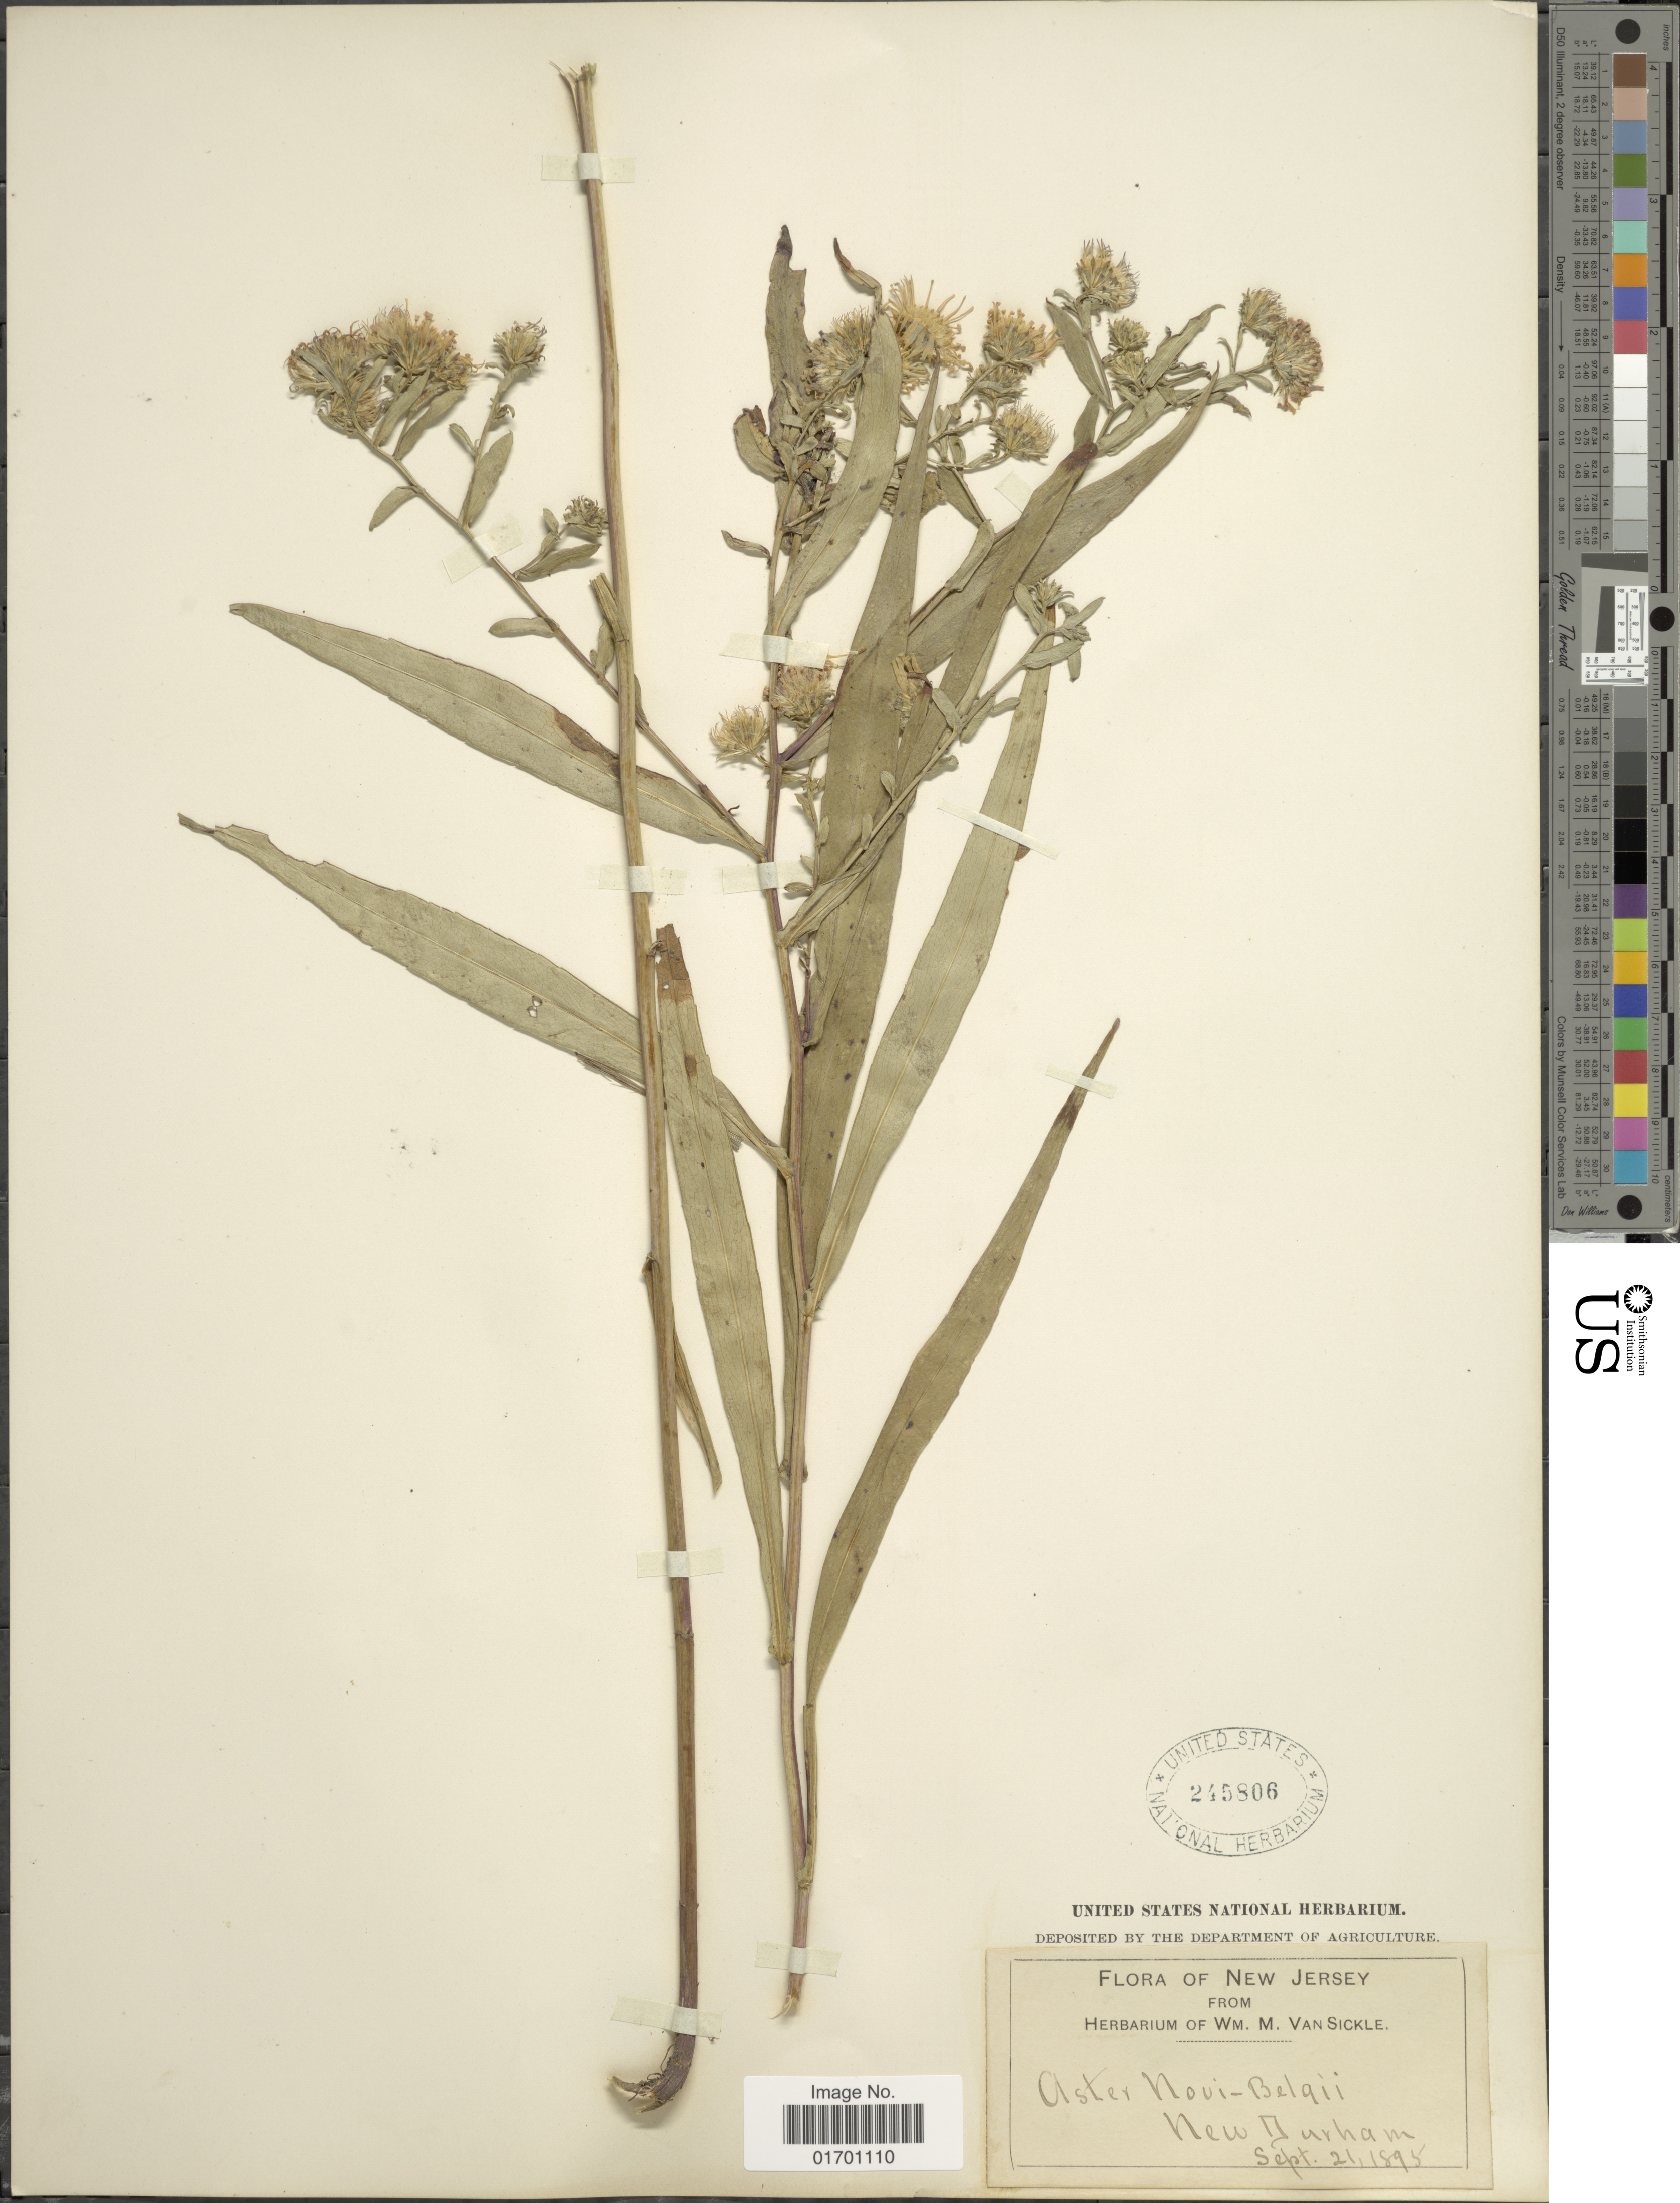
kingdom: Plantae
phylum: Tracheophyta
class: Magnoliopsida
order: Asterales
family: Asteraceae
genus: Symphyotrichum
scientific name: Symphyotrichum novi-belgii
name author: (L.) G.L. Nesom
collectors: ex herb. Wm. M. Van Sickle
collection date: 1895-09-21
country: United States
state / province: New Jersey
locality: New Durham.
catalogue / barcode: US 245806